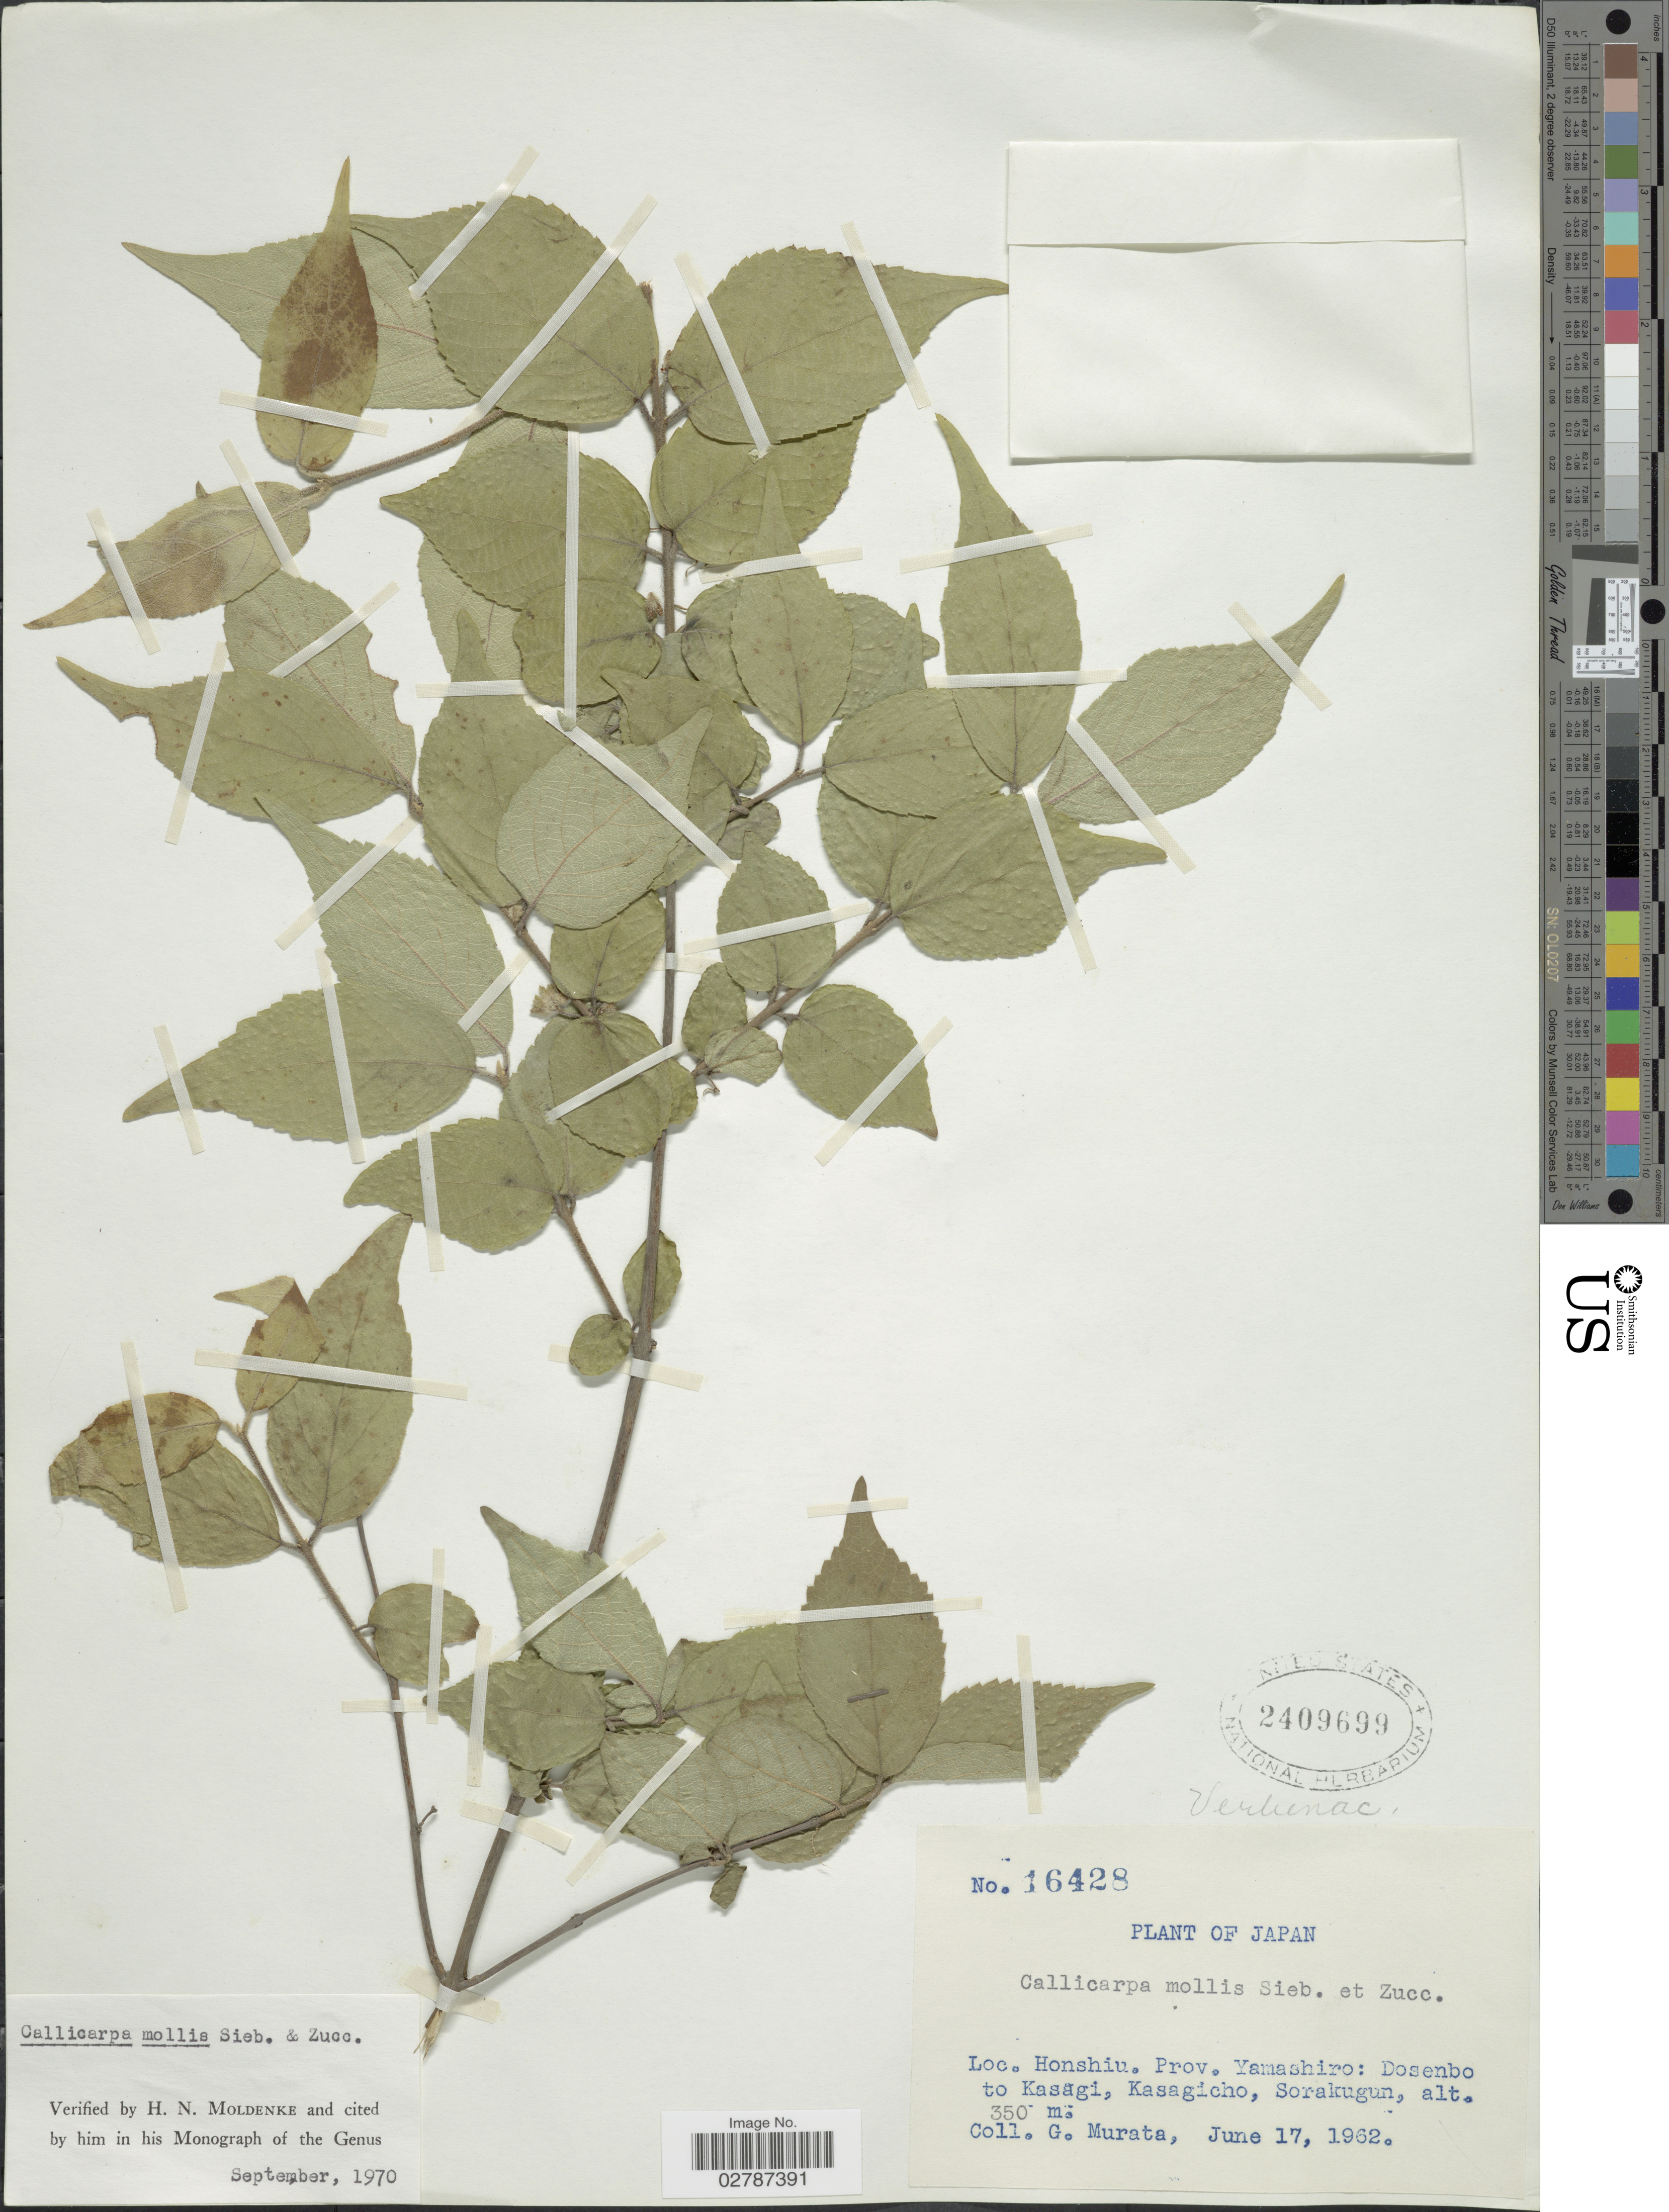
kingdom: Plantae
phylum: Tracheophyta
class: Magnoliopsida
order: Lamiales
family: Lamiaceae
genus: Callicarpa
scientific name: Callicarpa mollis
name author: Siebold & Zucc.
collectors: G. Murata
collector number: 16428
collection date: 1962-06-17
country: Japan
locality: Honshiu. Prov. Yamashiro: Dosendbo to Kasagi, Kasagicho, Sorakugun.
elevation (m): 350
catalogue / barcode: US 2409699